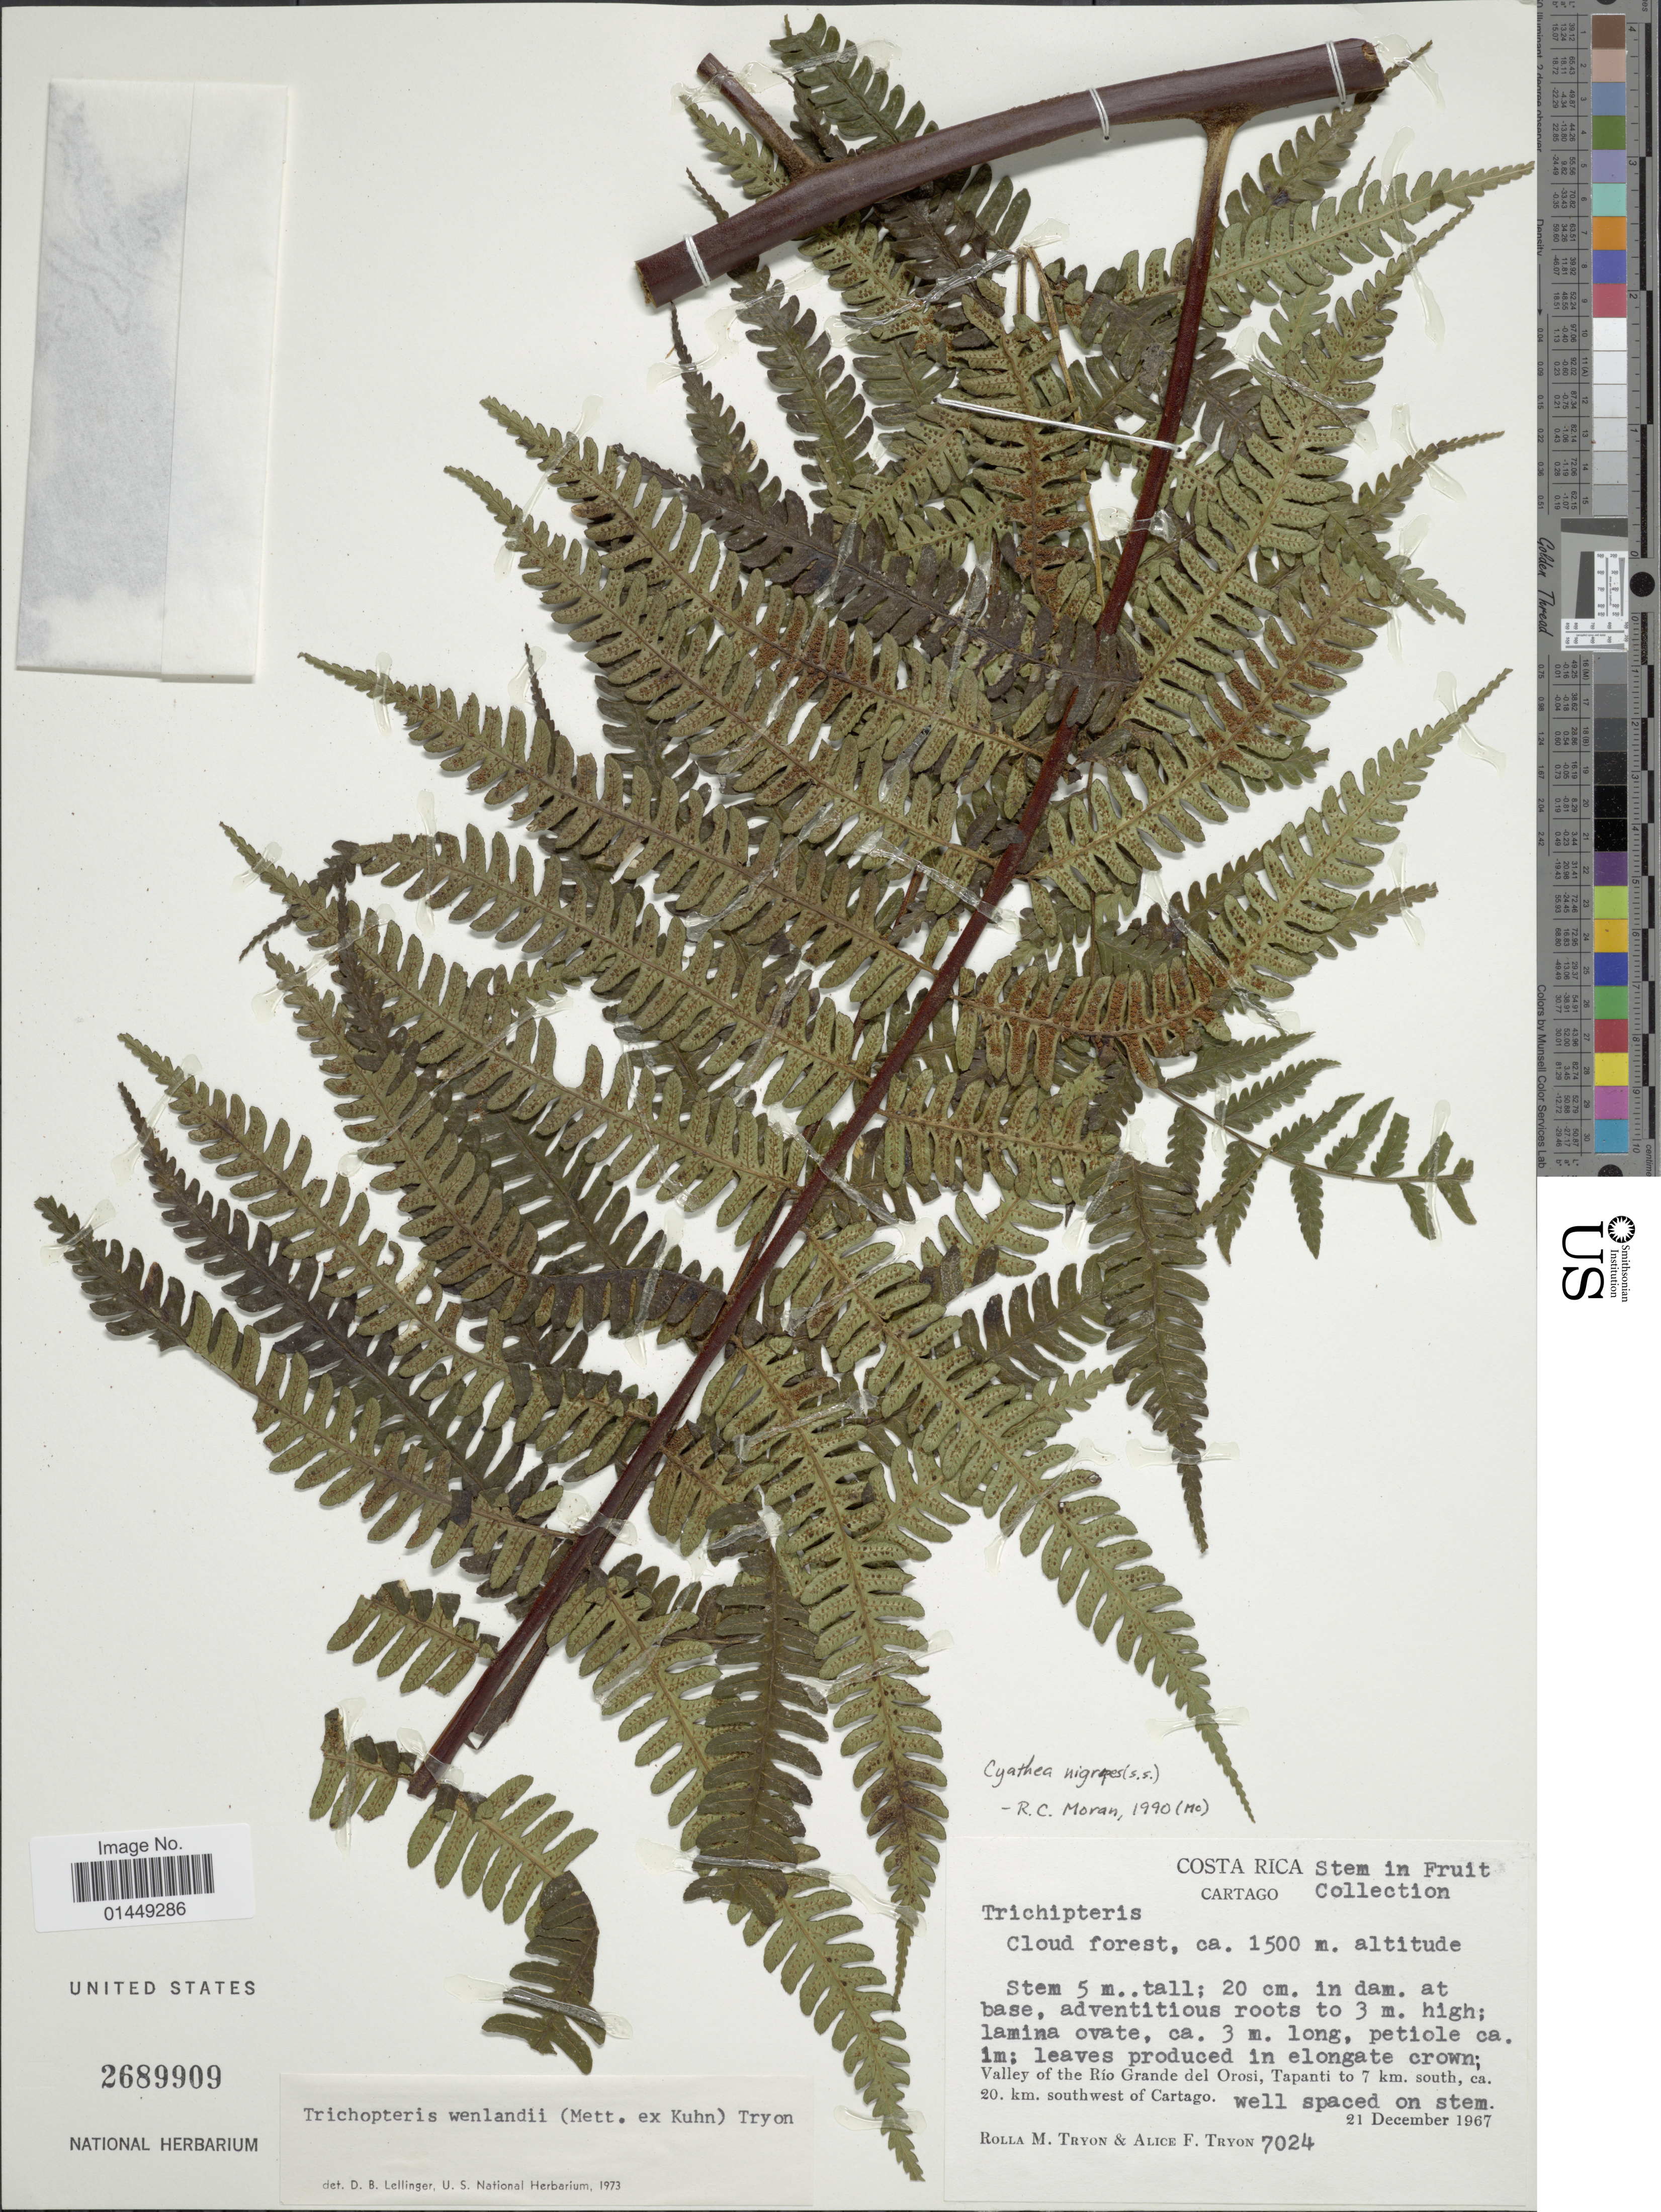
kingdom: Plantae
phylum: Tracheophyta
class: Polypodiopsida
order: Cyatheales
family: Cyatheaceae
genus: Cyathea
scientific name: Cyathea nigripes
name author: (C. Chr.) Domin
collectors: R. M. Tryon & A. F. Tryon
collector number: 7024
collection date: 1967-12-21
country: Costa Rica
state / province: Cartago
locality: Valley of the Río Grande del Orosi, Tapanti to 7 km. south, ca. 20 km. southwest of Cartago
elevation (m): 1500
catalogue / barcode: US 2689909